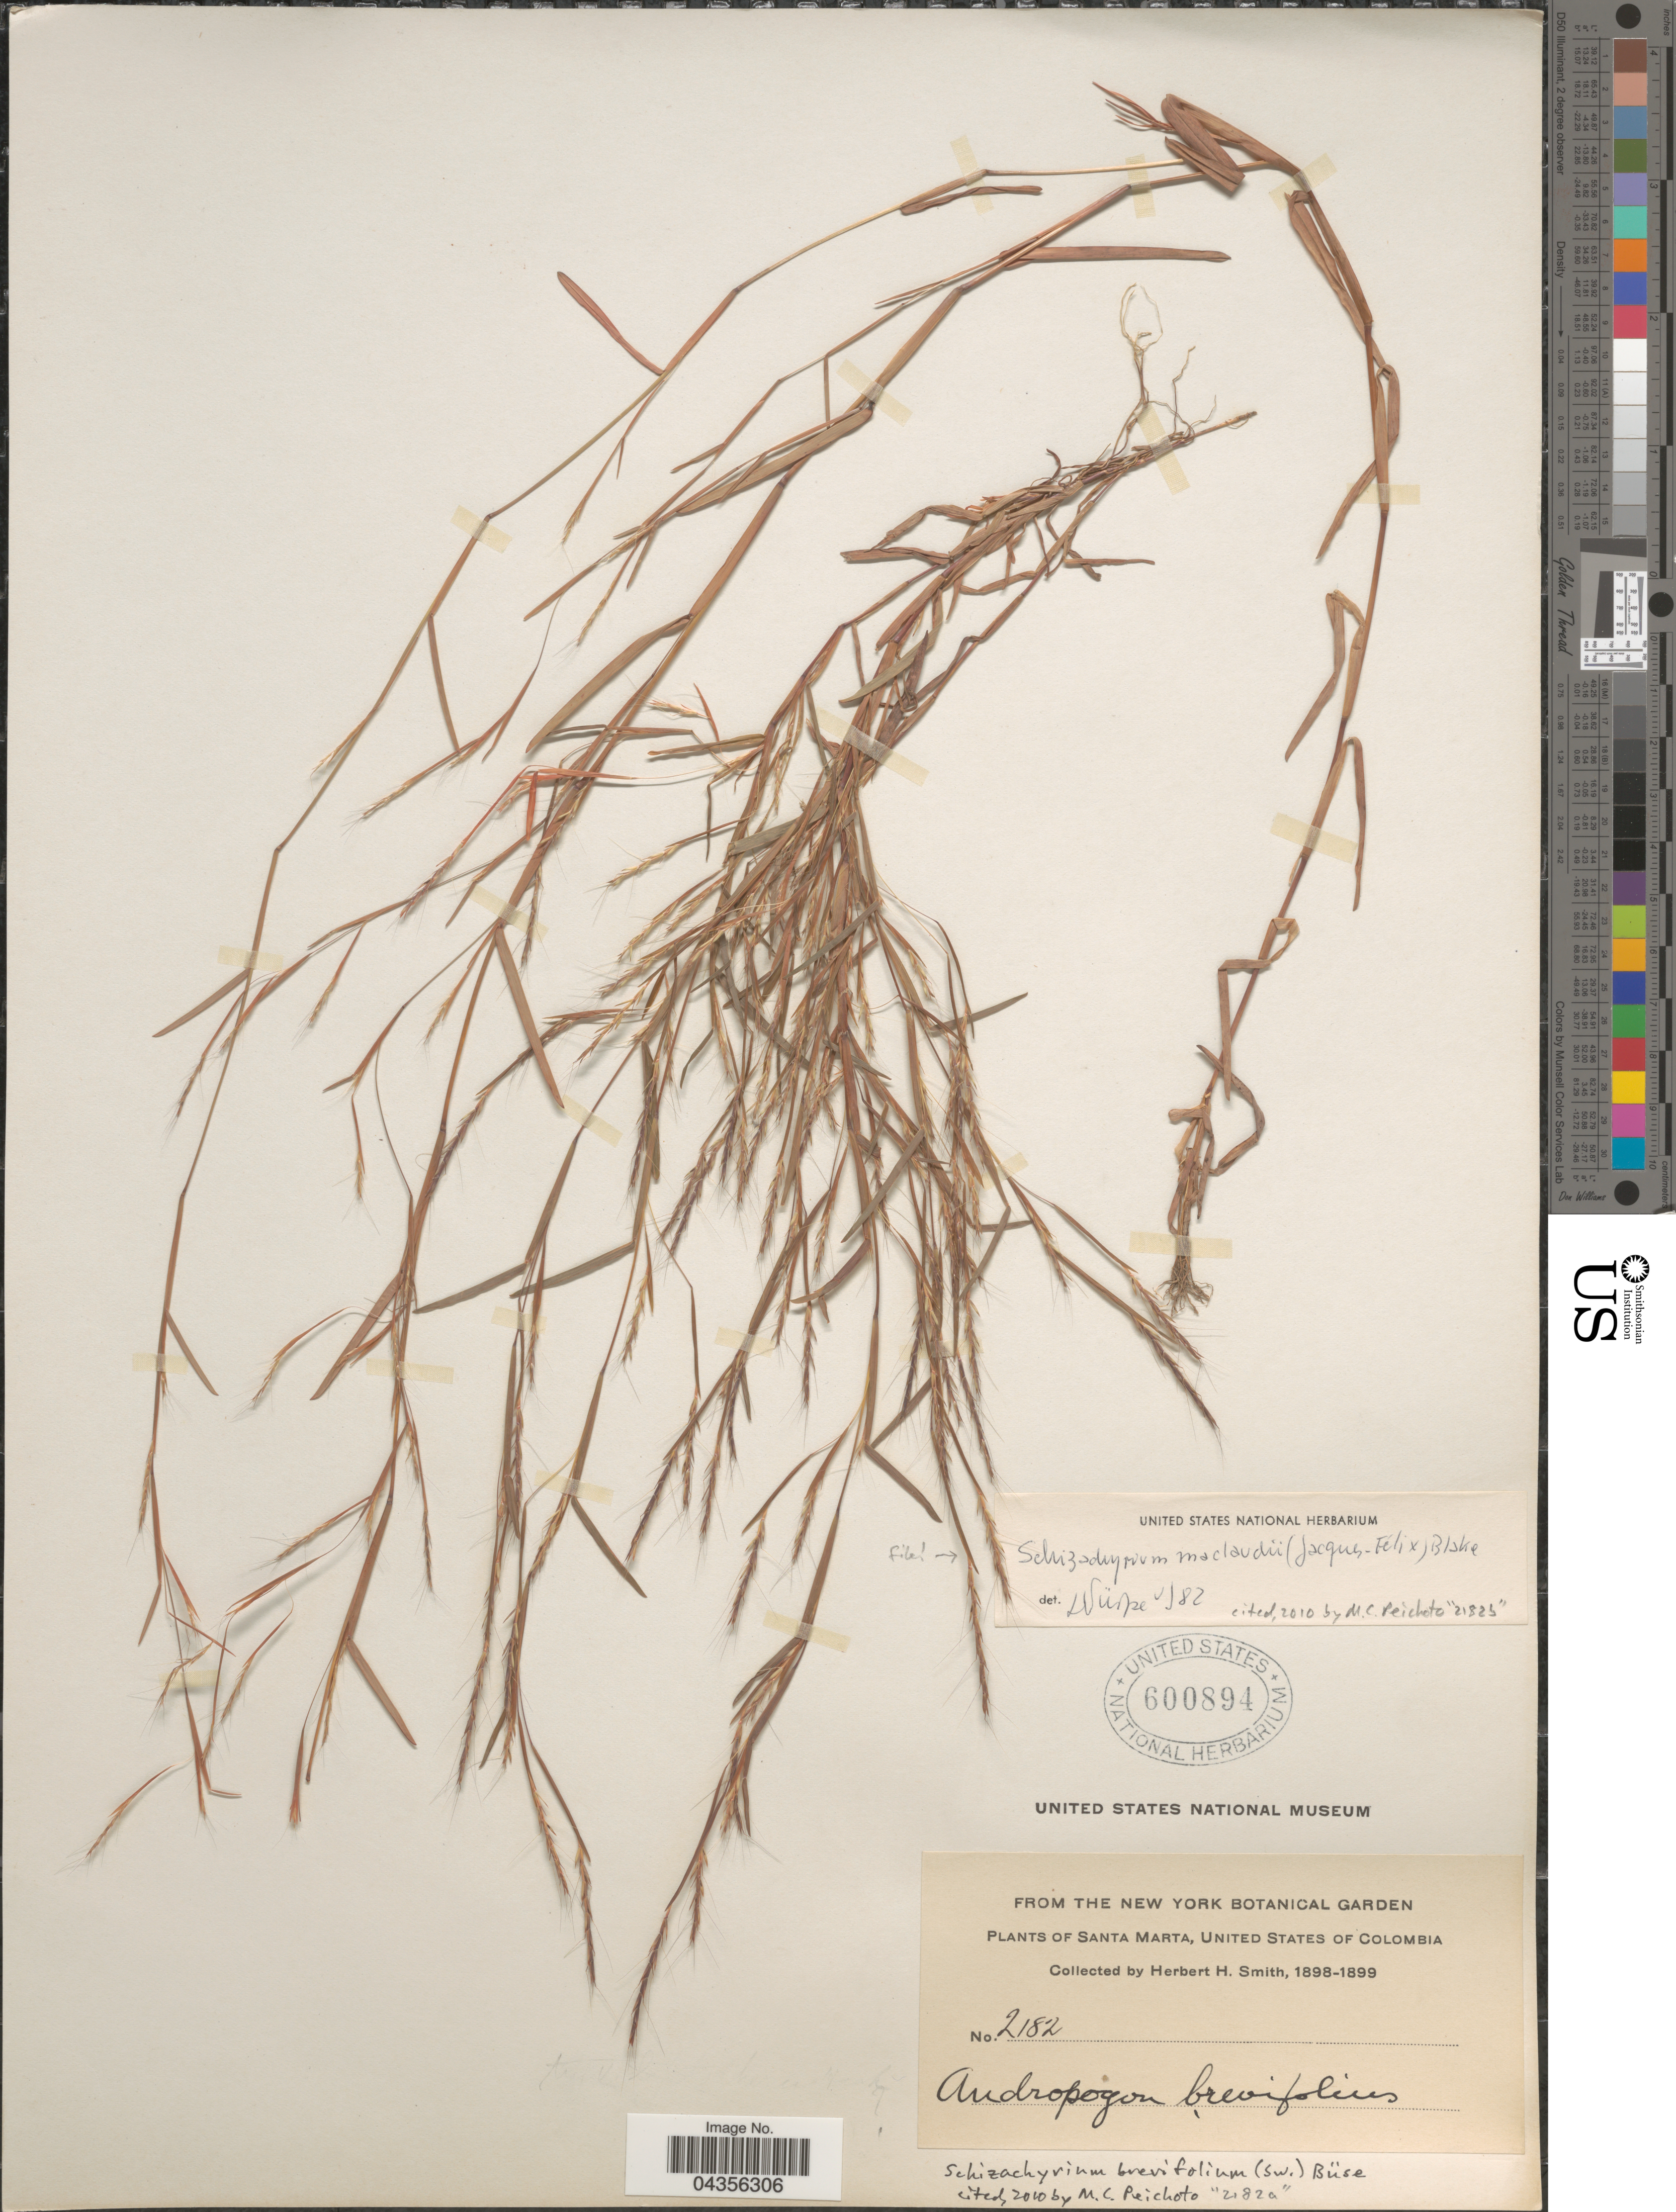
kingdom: Plantae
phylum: Tracheophyta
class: Liliopsida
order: Poales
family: Poaceae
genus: Schizachyrium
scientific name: Schizachyrium maclaudii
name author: S.T. Blake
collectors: Herbert H. Smith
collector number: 2182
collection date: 1898/1899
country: Colombia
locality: Santa Marta, United States Of Colombia.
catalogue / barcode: US 600894